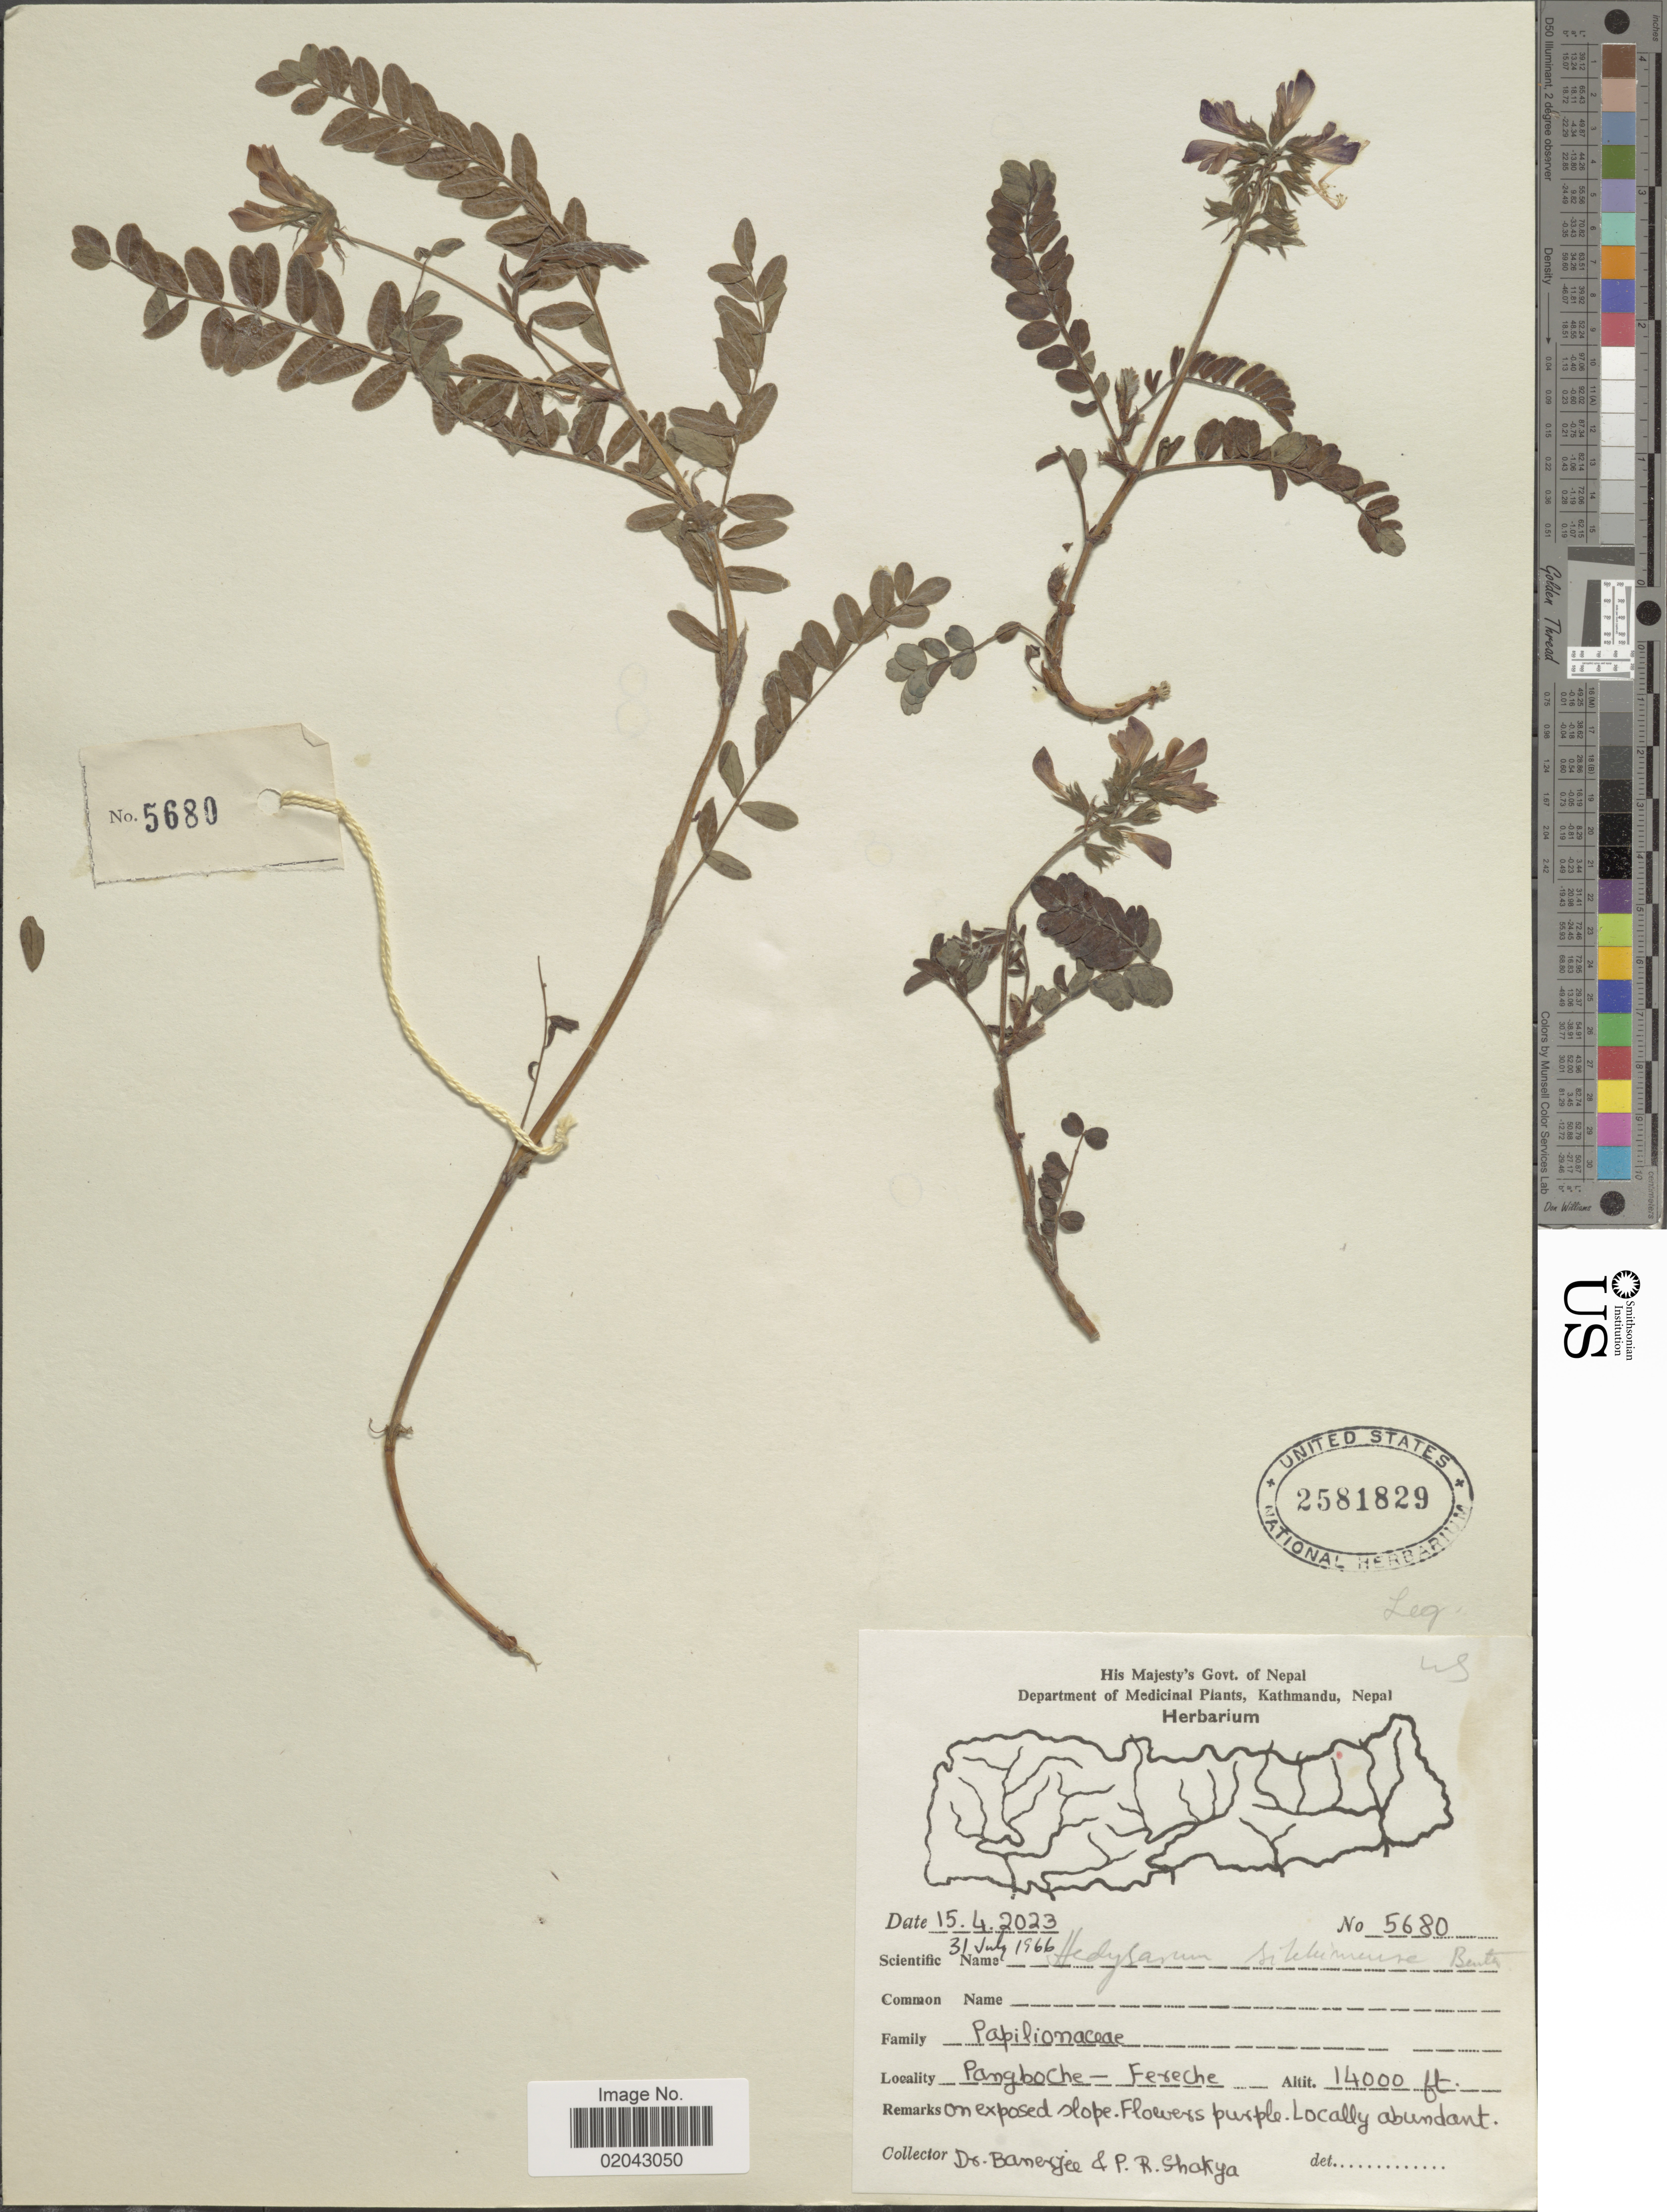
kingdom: Plantae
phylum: Tracheophyta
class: Magnoliopsida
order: Fabales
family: Fabaceae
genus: Hedysarum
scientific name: Hedysarum sikkimense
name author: Baker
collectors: -. Banerjee & P. Shakya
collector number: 5680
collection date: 1966-07-31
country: Nepal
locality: Tangboche - Feroche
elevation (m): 4267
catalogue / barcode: US 2581829